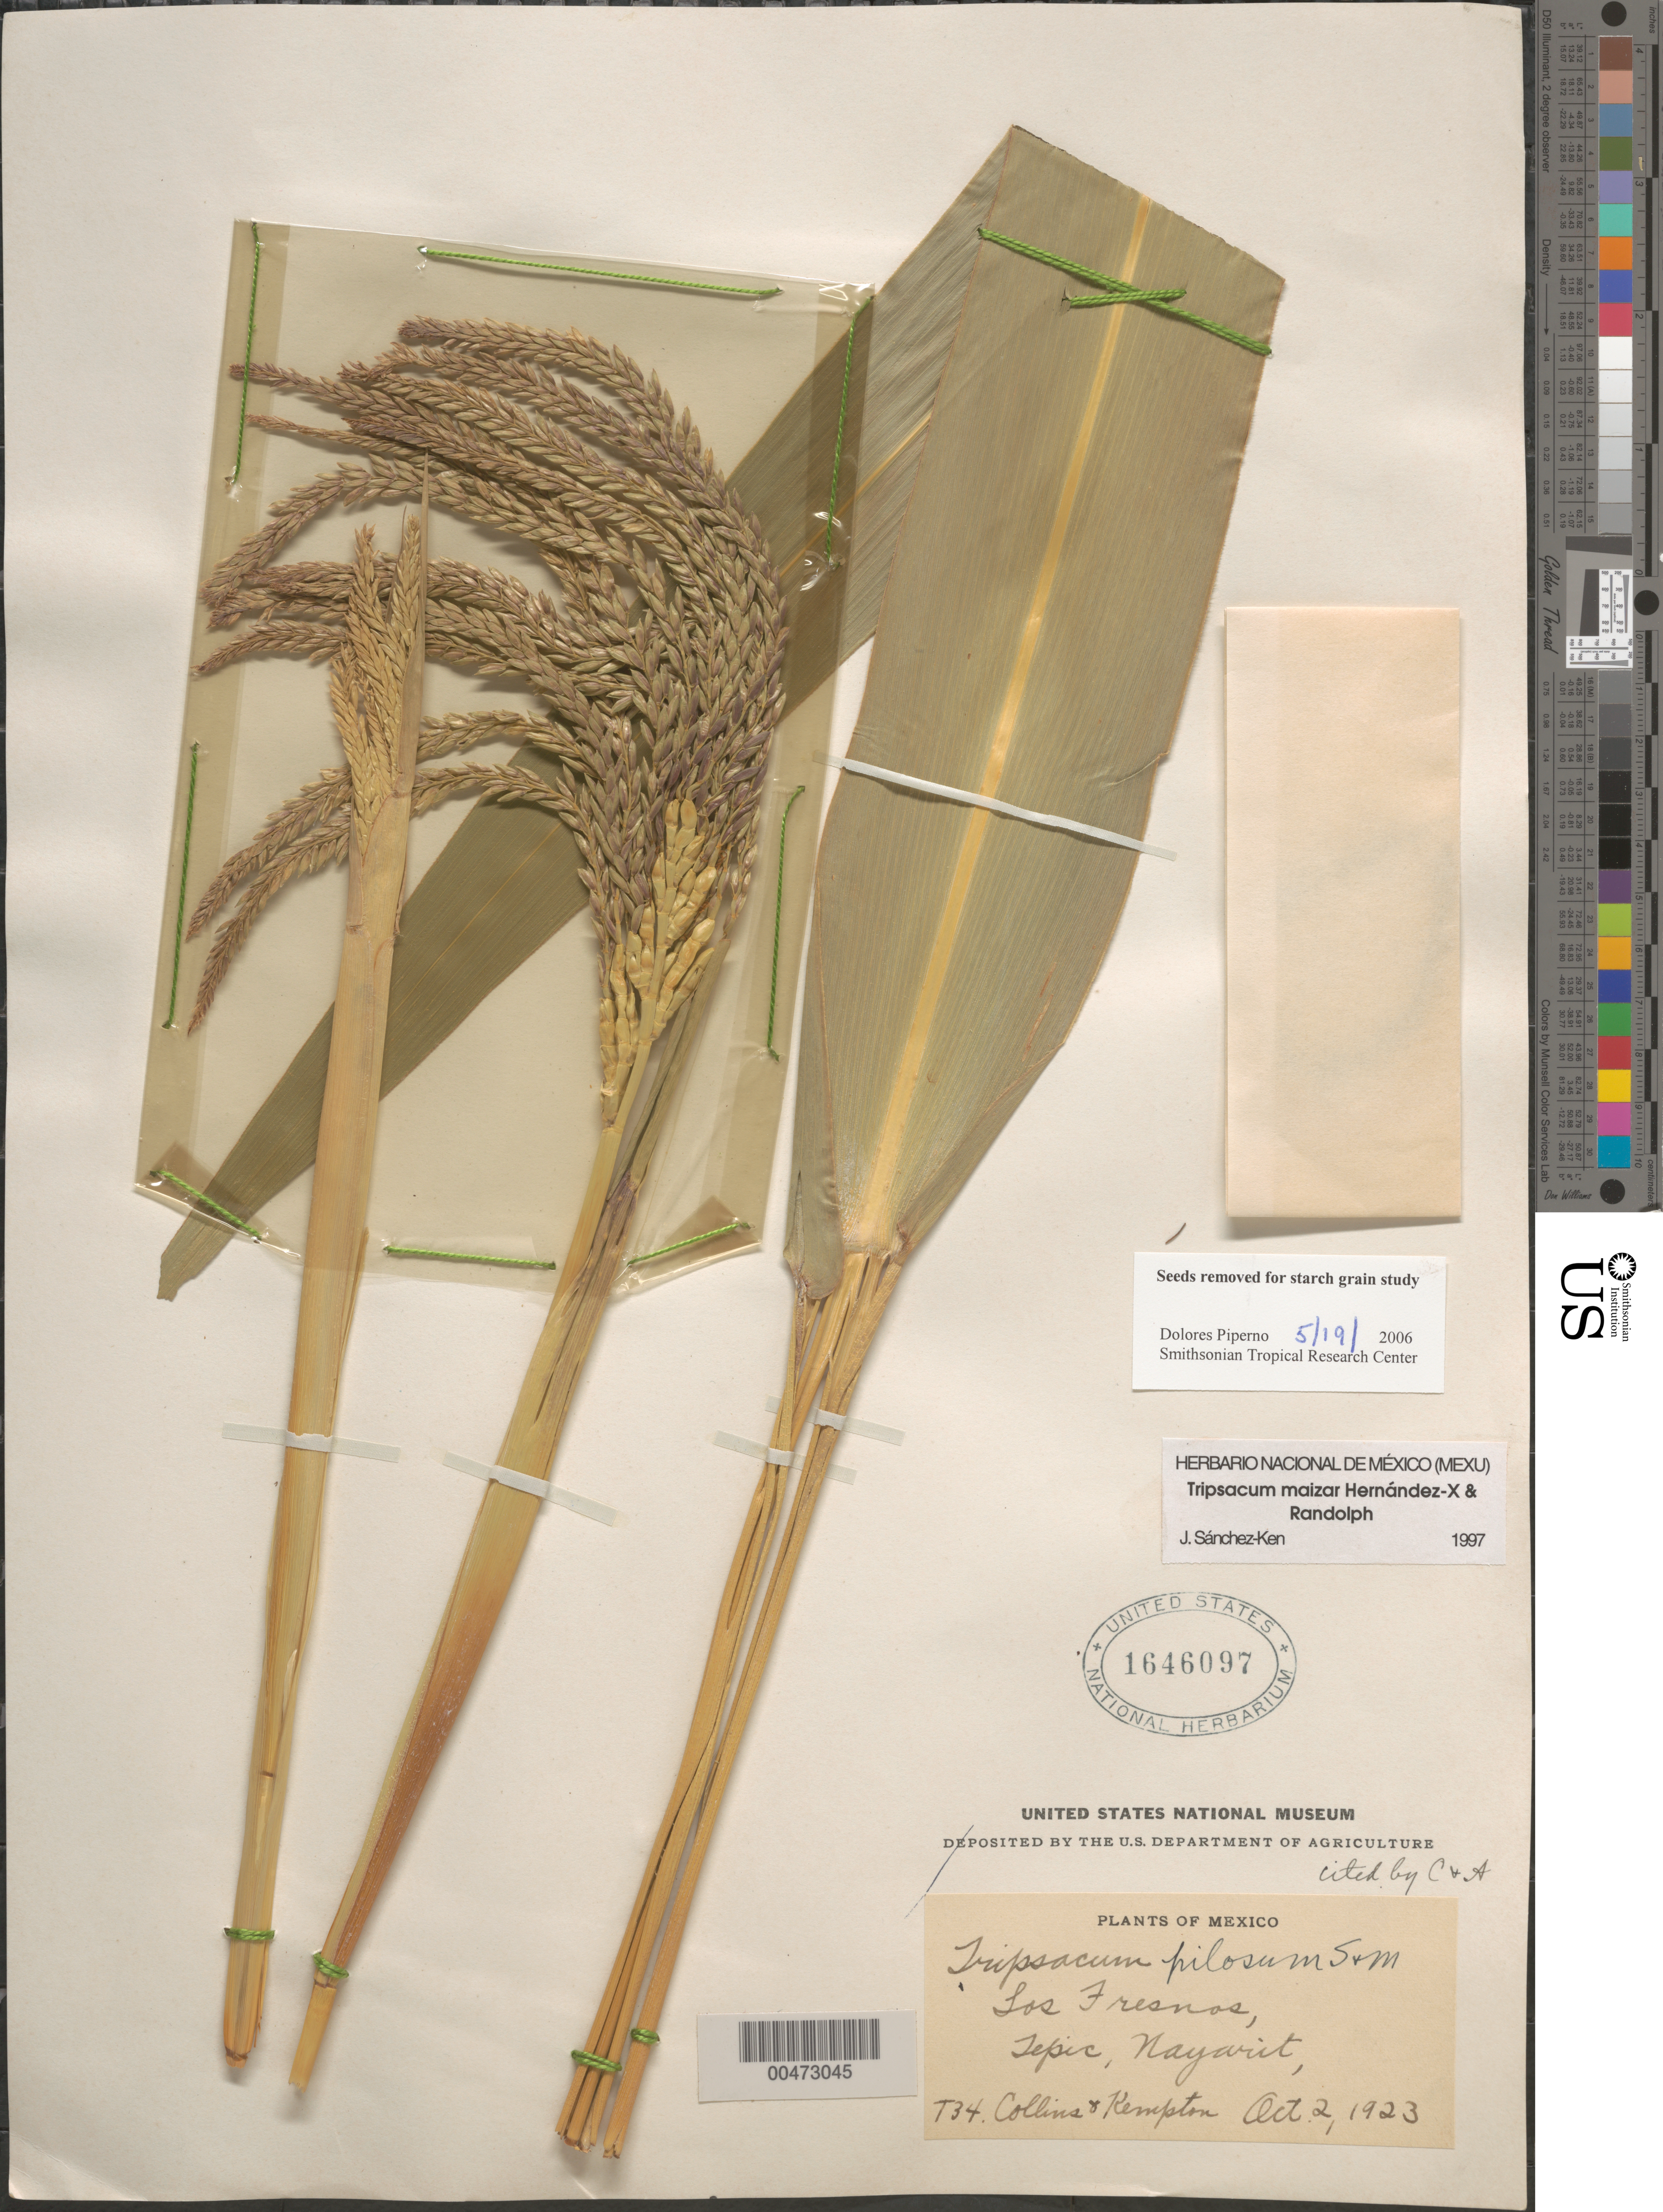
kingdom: Plantae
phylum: Tracheophyta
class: Liliopsida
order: Poales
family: Poaceae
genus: Tripsacum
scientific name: Tripsacum maizar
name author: Hern.-Xol. & Randolph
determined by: Sánchez-Ken, J. G.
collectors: -. Collins & -. Kempton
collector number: T34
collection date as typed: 2 Oct 1923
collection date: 1923-10-02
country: Mexico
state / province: Nayarit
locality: Los Fresnos, Tepic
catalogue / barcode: US 1646097